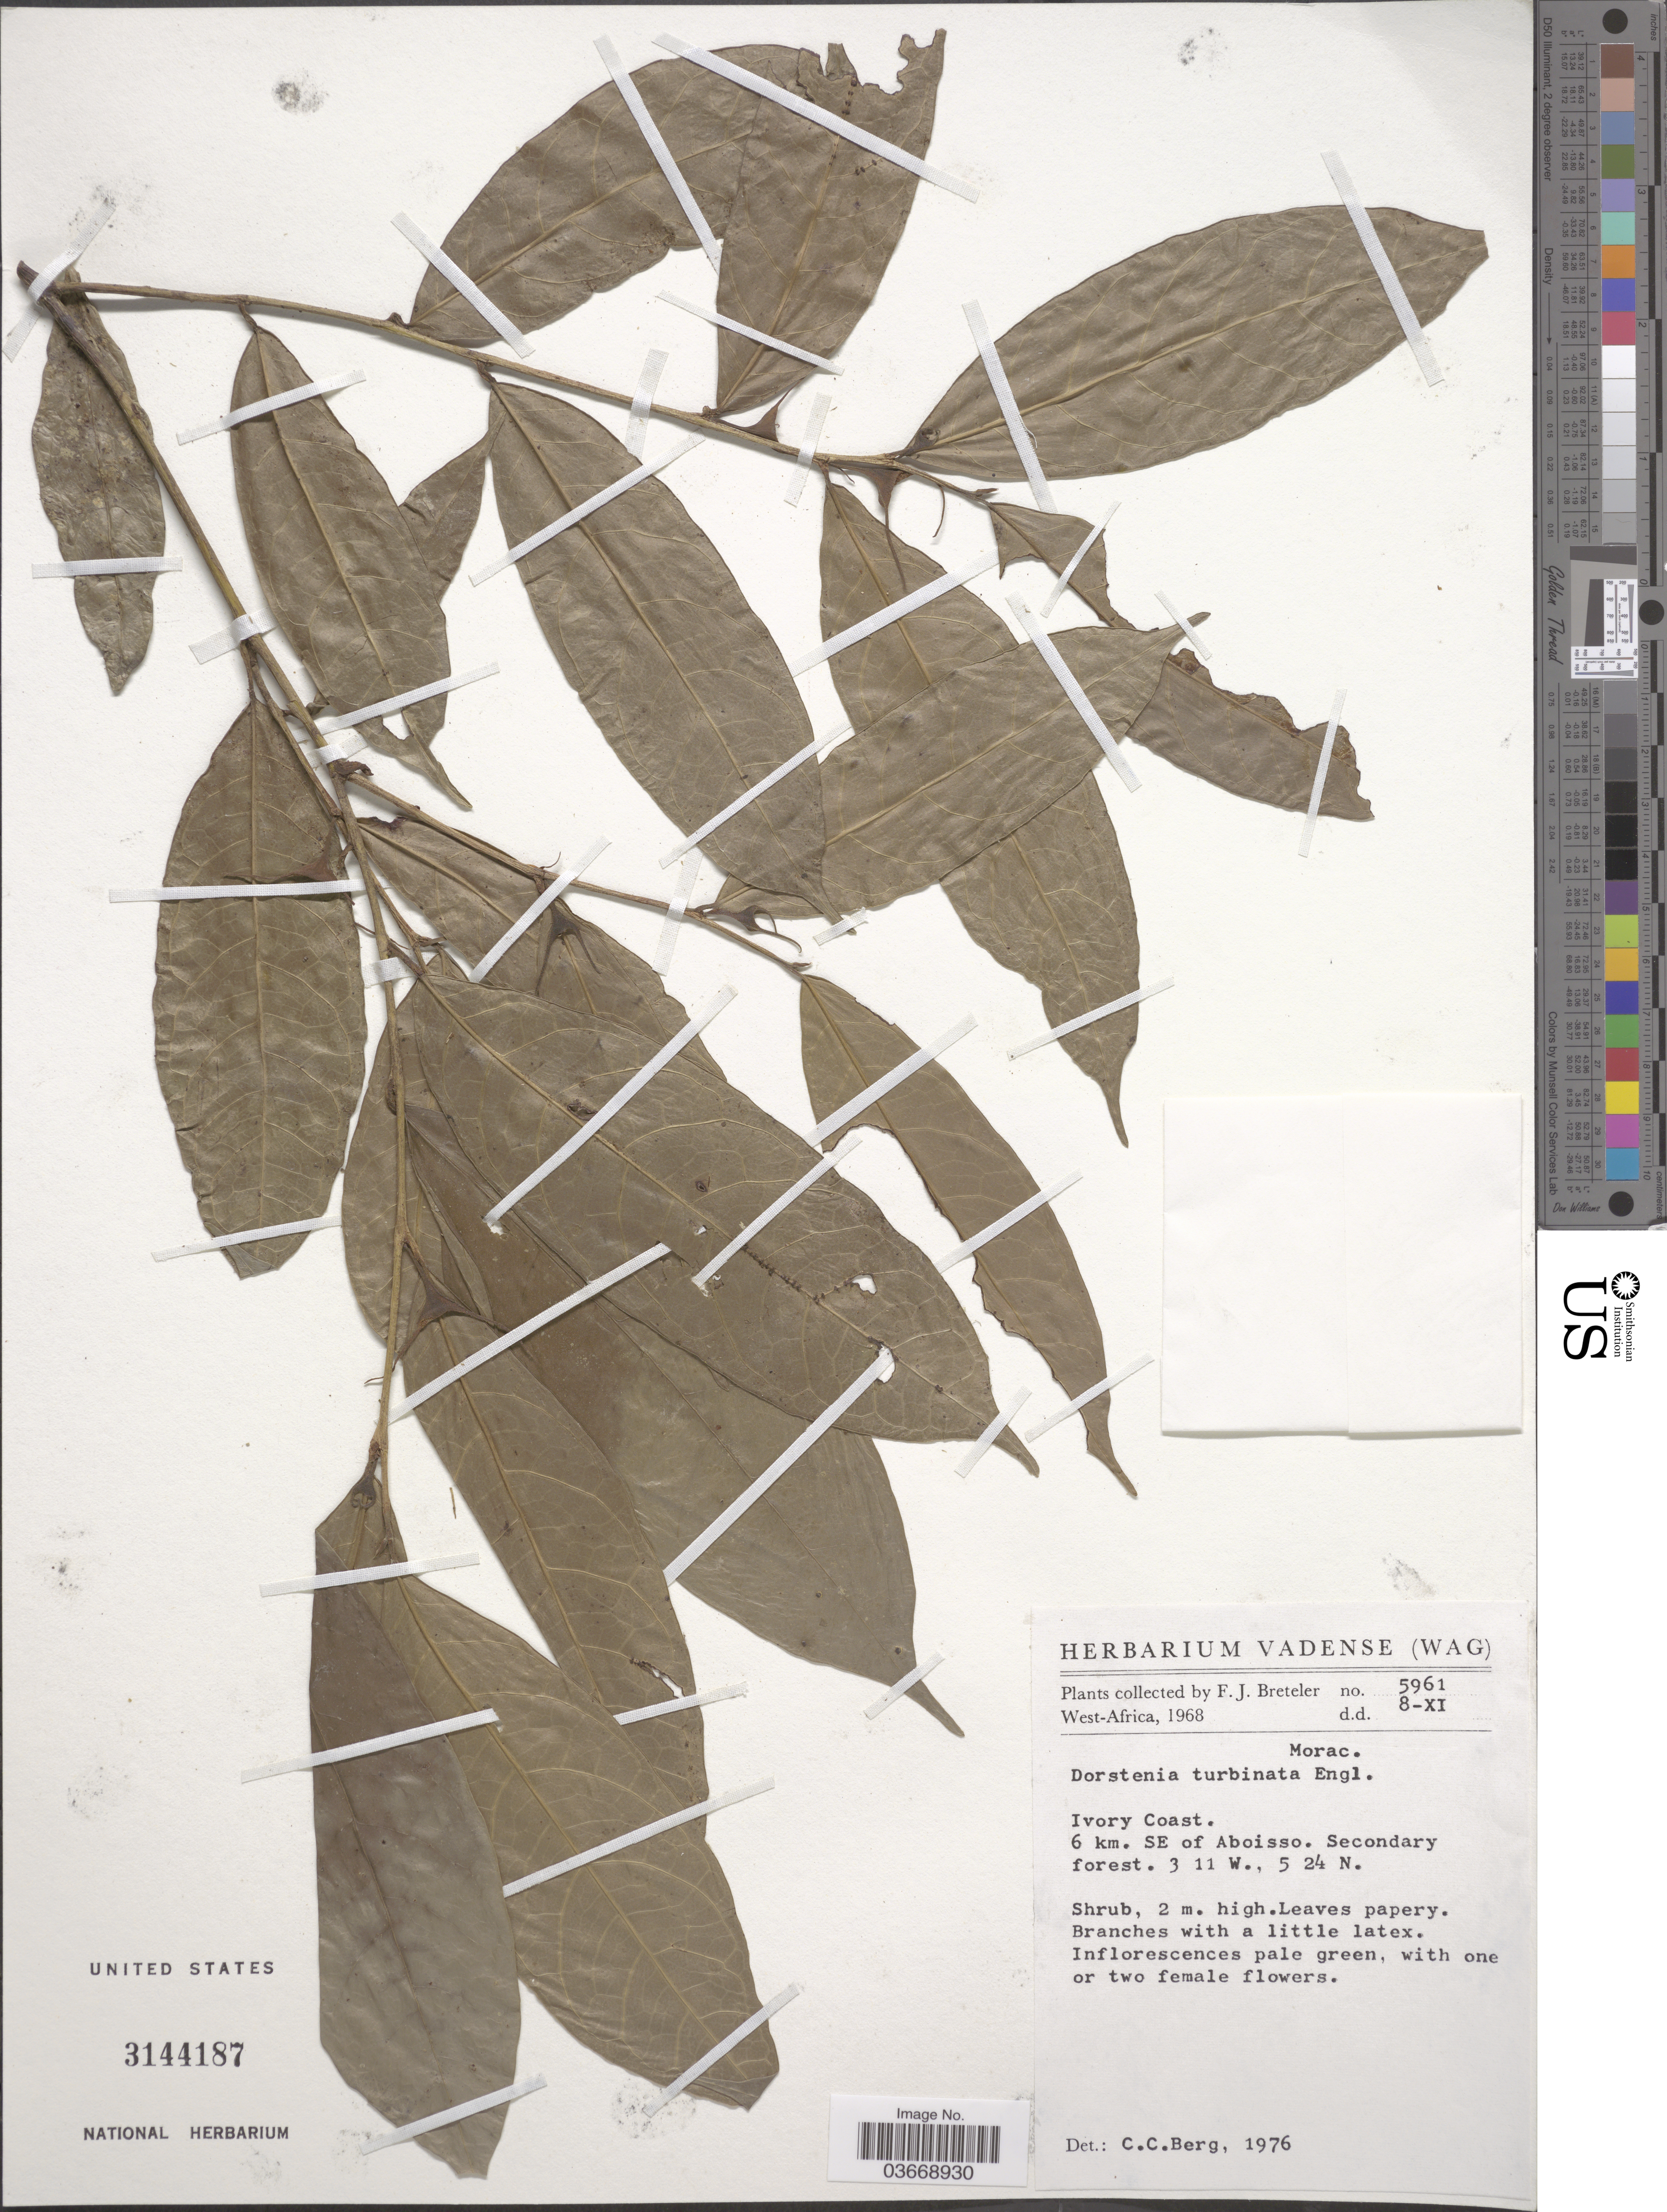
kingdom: Plantae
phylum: Tracheophyta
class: Magnoliopsida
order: Rosales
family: Moraceae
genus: Hijmania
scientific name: Hijmania turbinata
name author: (Engl.) M.D.M. Vianna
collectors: F. J. Breteler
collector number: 5961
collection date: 1968-11-08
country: Ivory Coast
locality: West-Africa. 6 km. SE of Aboisso. Secondary forest.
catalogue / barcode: US 3144187